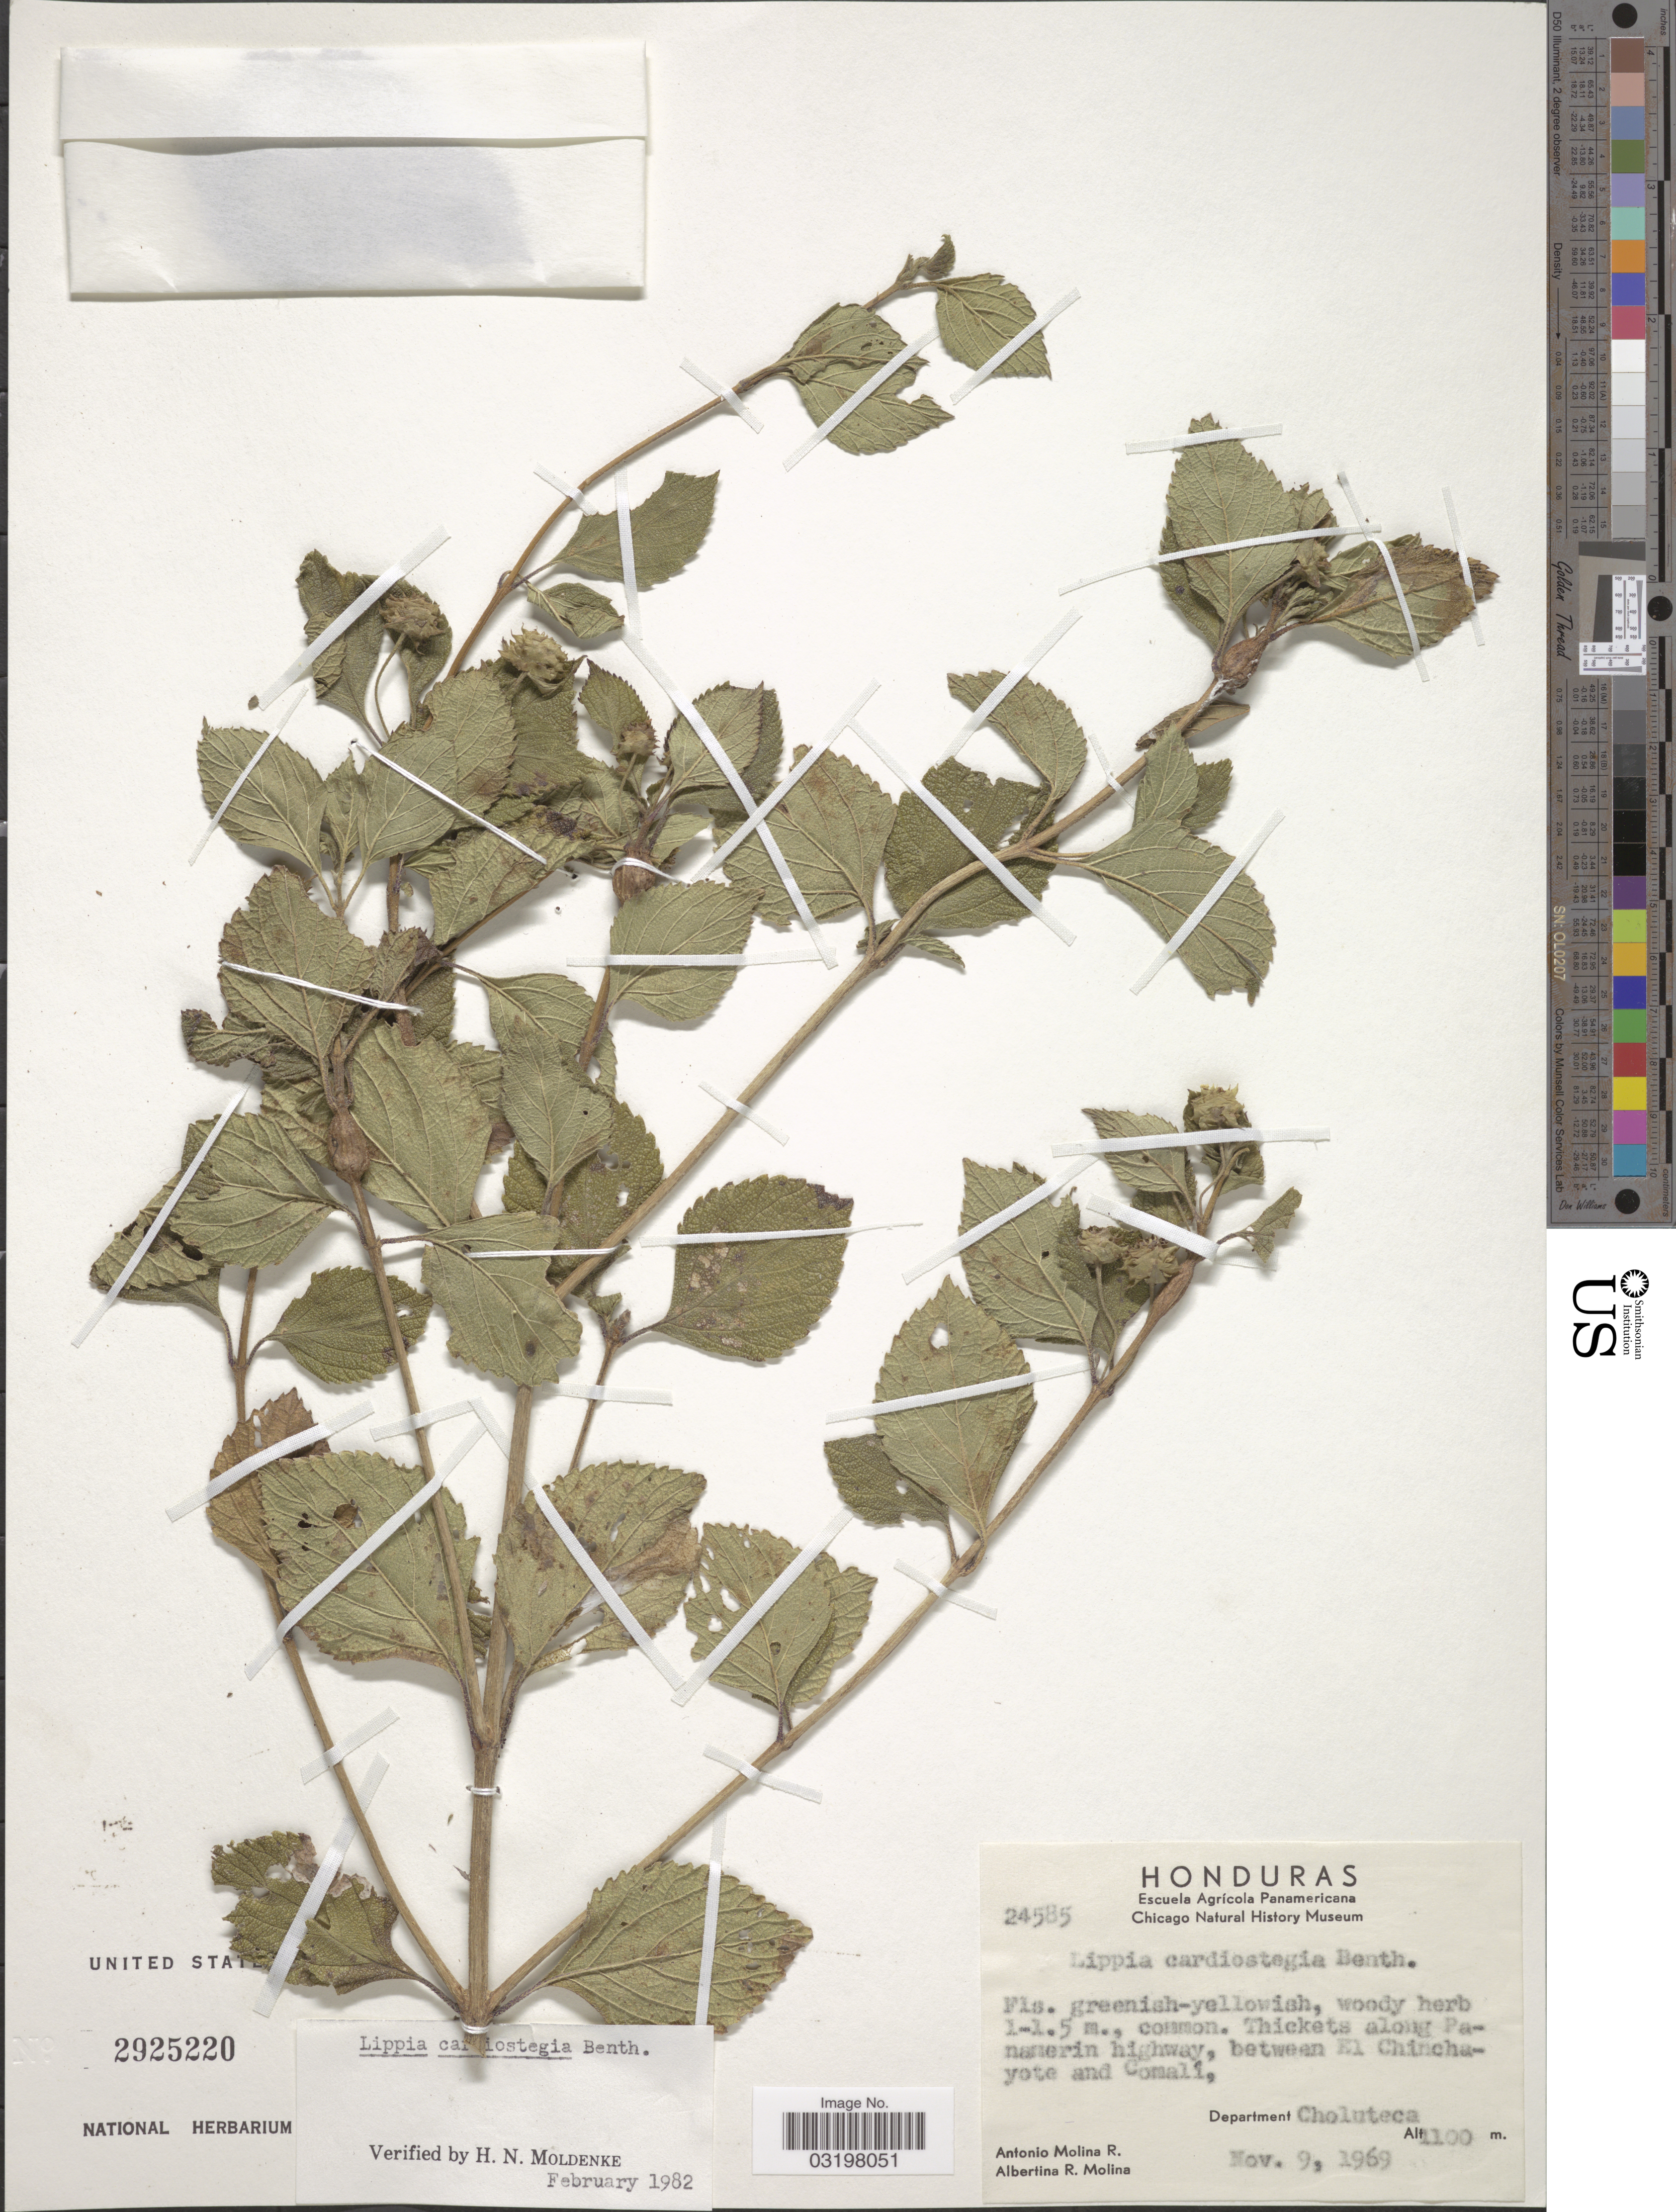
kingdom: Plantae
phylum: Tracheophyta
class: Magnoliopsida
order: Lamiales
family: Verbenaceae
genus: Lippia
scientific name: Lippia cardiostegia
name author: Benth.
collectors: A. Molina R. & A. R. Molina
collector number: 24585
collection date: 1969-11-09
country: Honduras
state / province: Choluteca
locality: Thickets along Panamerin highway, between El Chinchayote and Comalí, Department Choluteca.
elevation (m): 1100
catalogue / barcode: US 2925220